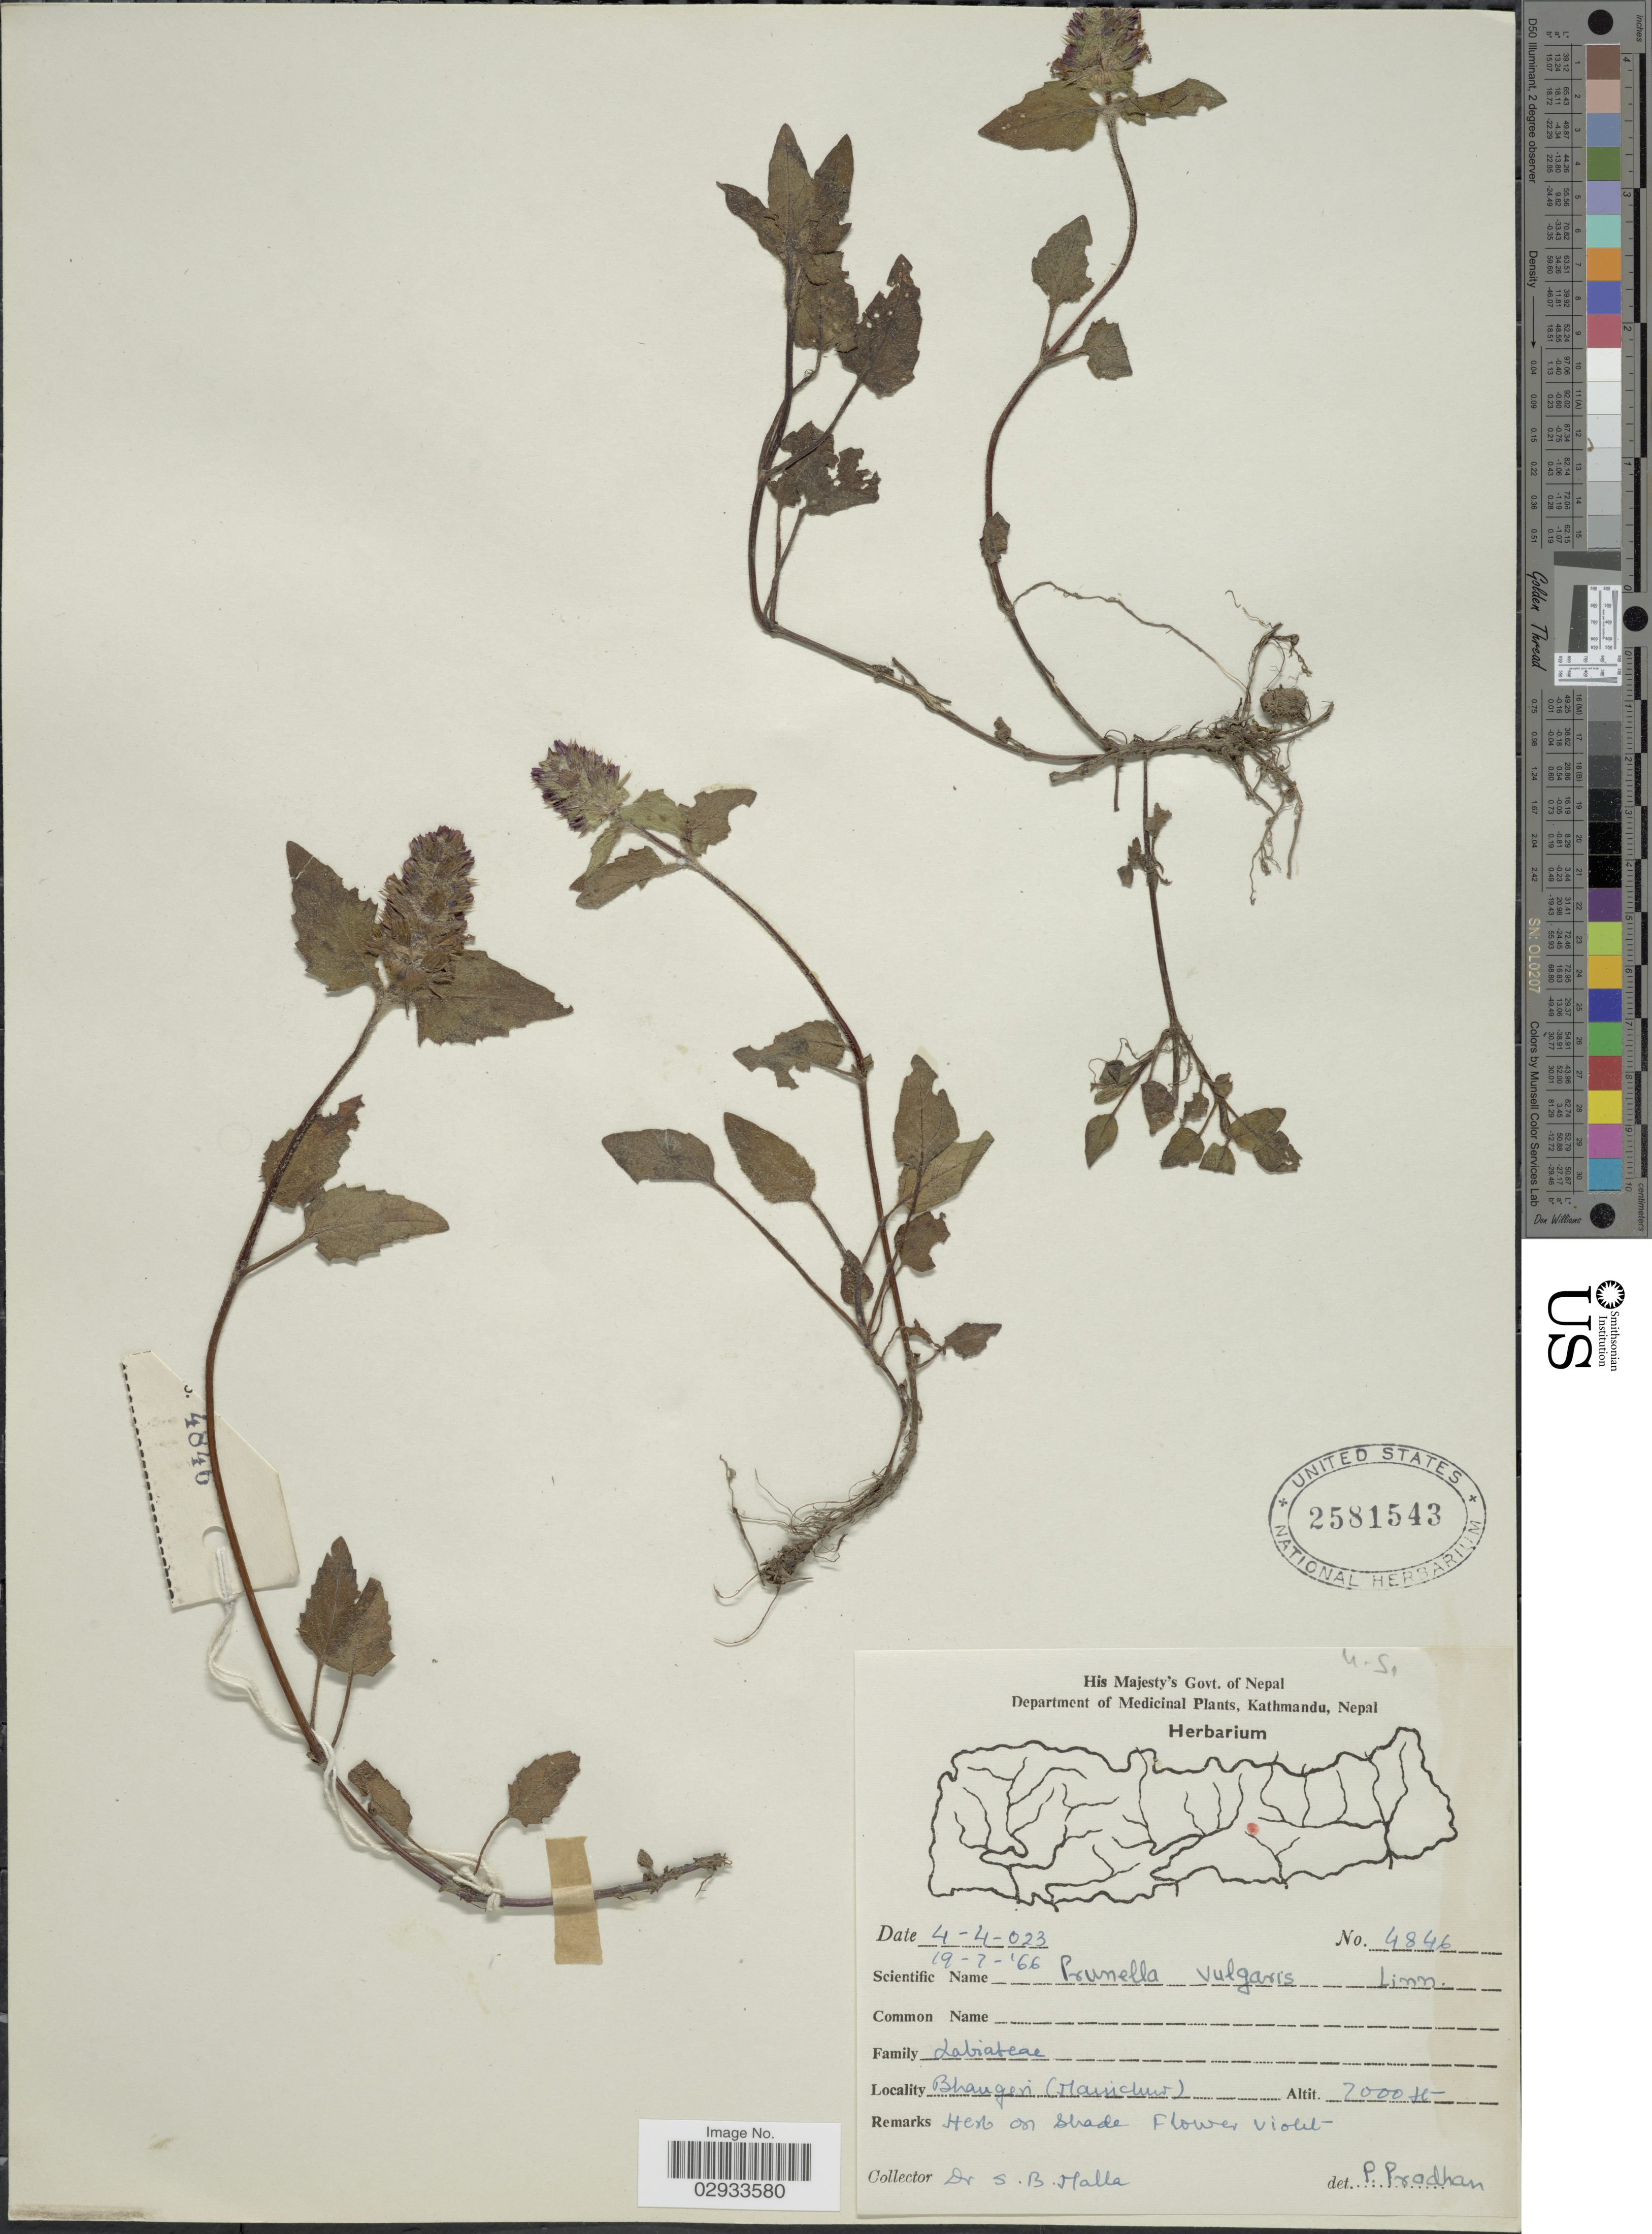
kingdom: Plantae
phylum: Tracheophyta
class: Magnoliopsida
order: Lamiales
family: Lamiaceae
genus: Prunella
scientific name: Prunella vulgaris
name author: L.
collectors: S. Malla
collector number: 4846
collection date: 1966-07-19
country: Nepal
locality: Bhaugeri (Manchur)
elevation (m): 2134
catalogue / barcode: US 2581543